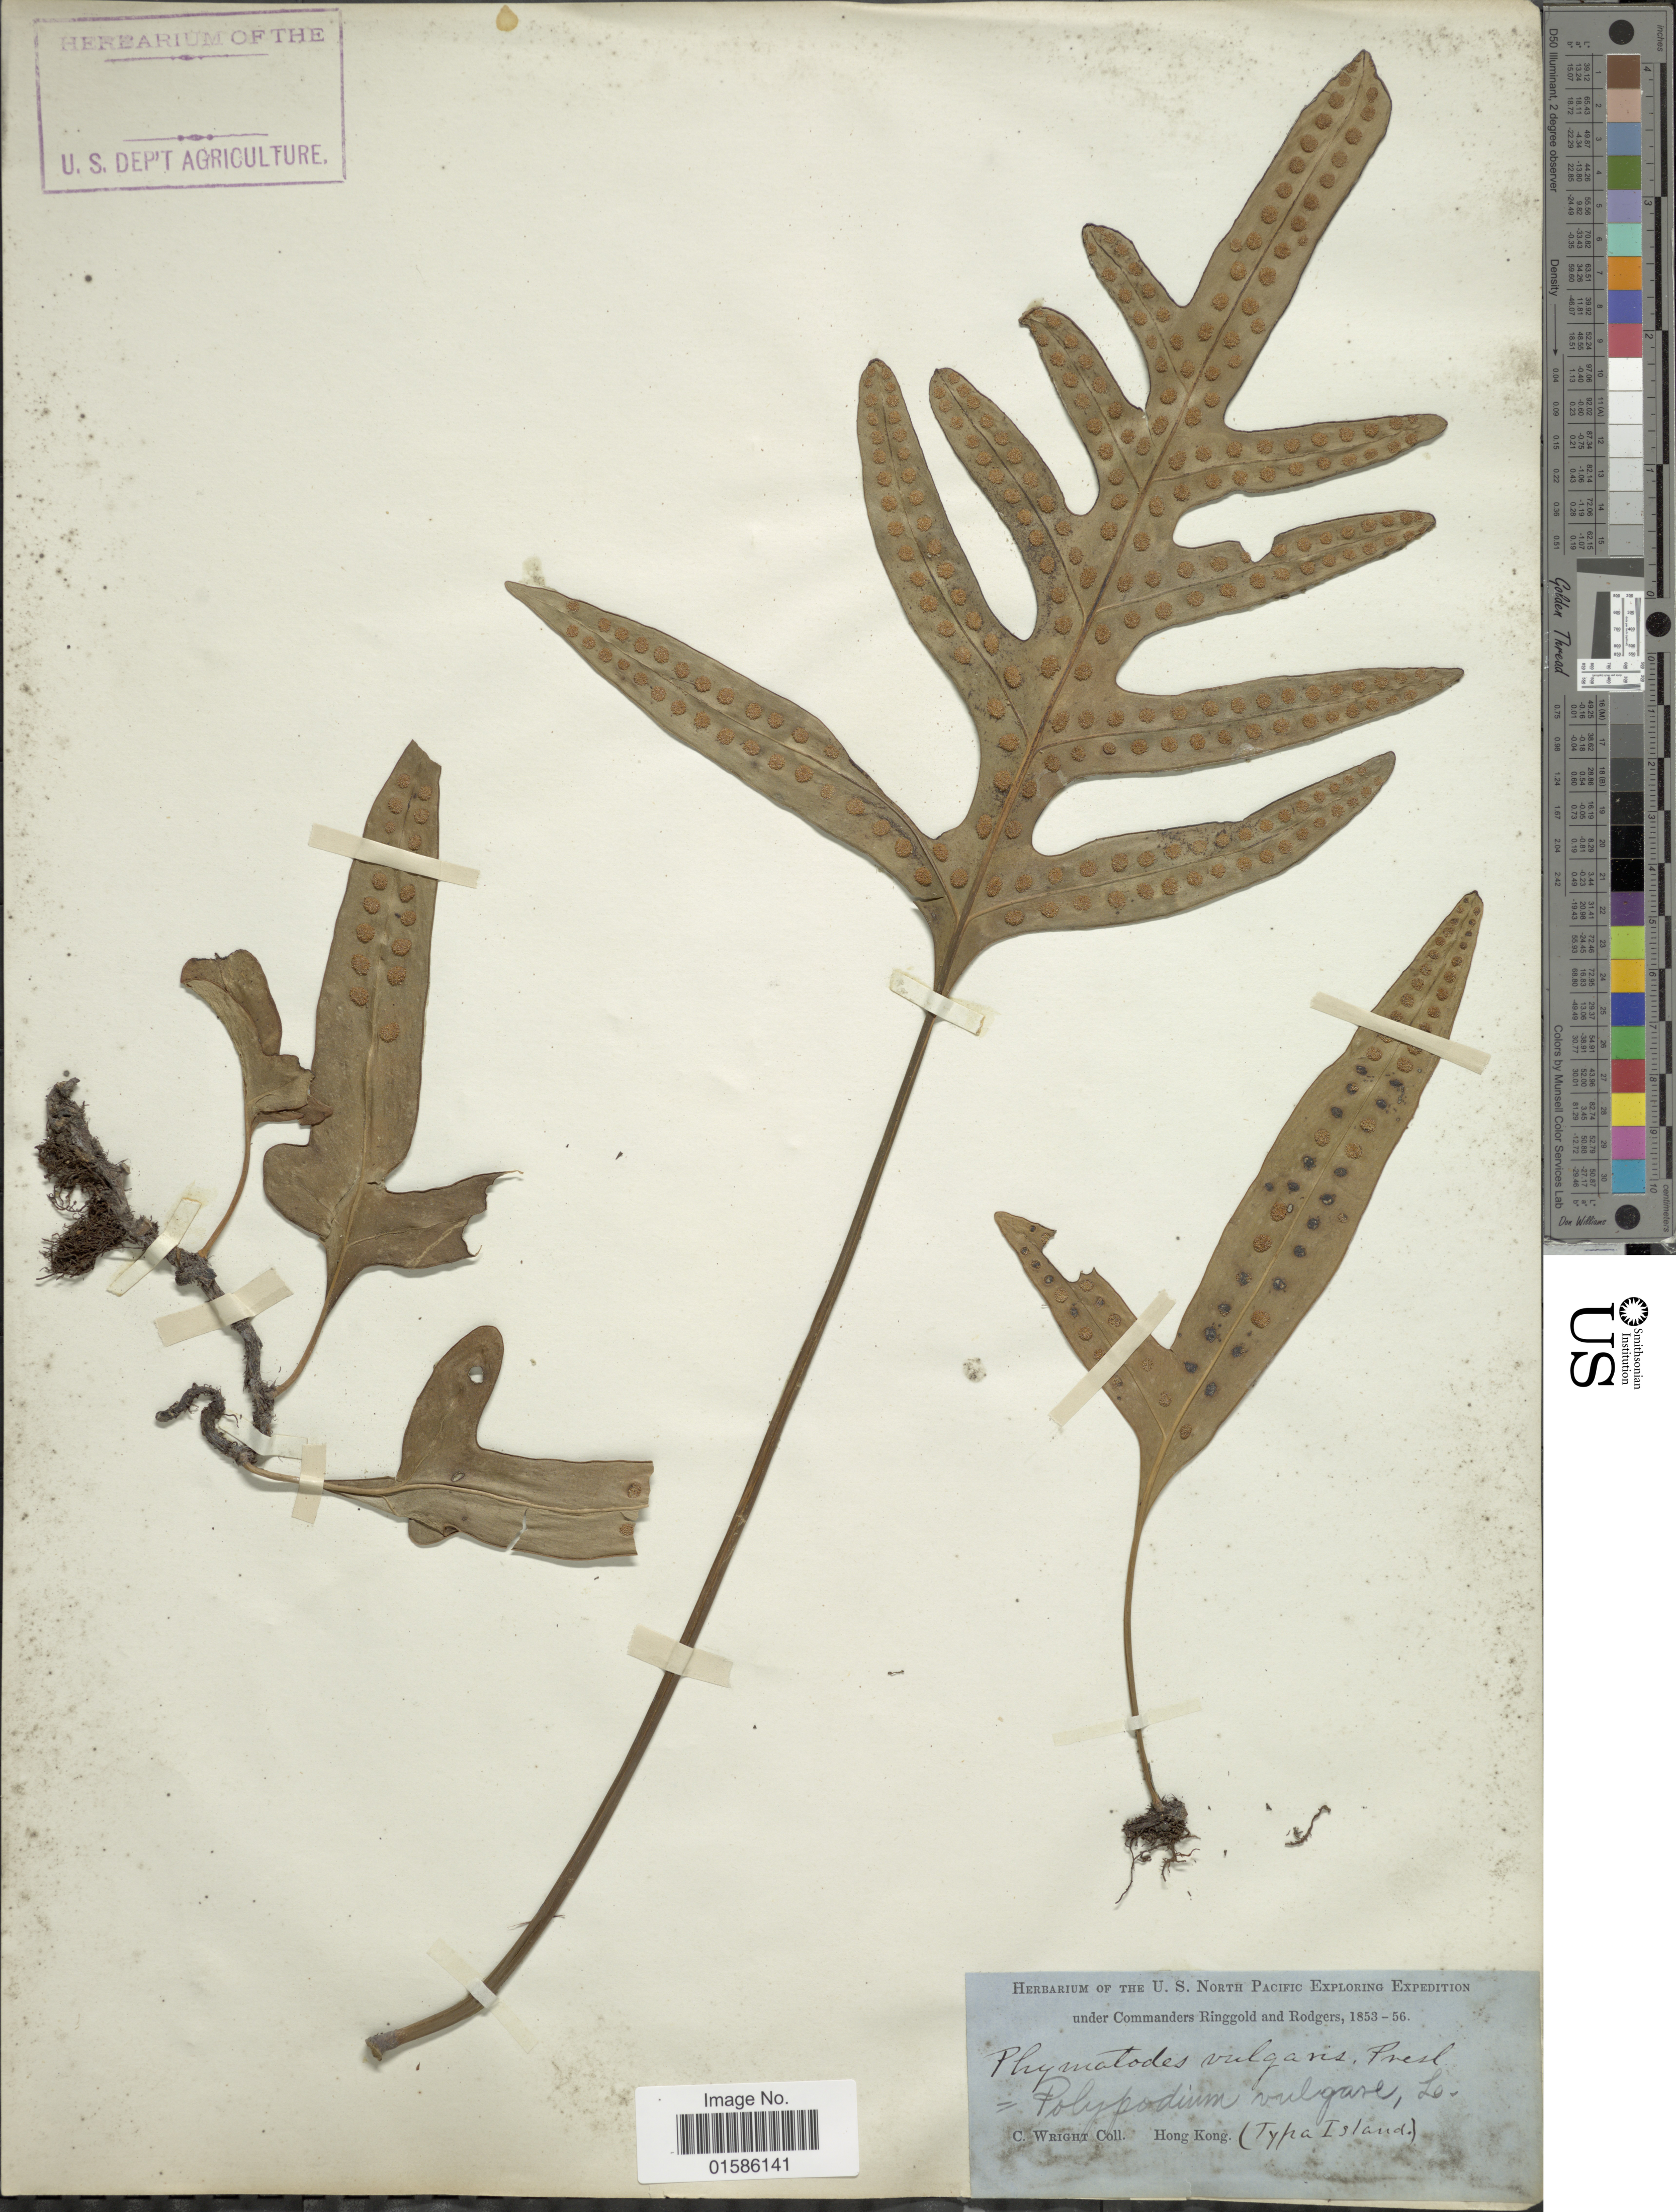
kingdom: Plantae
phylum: Tracheophyta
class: Polypodiopsida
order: Polypodiales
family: Polypodiaceae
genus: Microsorum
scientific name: Microsorum scolopendria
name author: (Burm. f.) Copel.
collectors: C. Wright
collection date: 1853/1856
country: China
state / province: Hong Kong